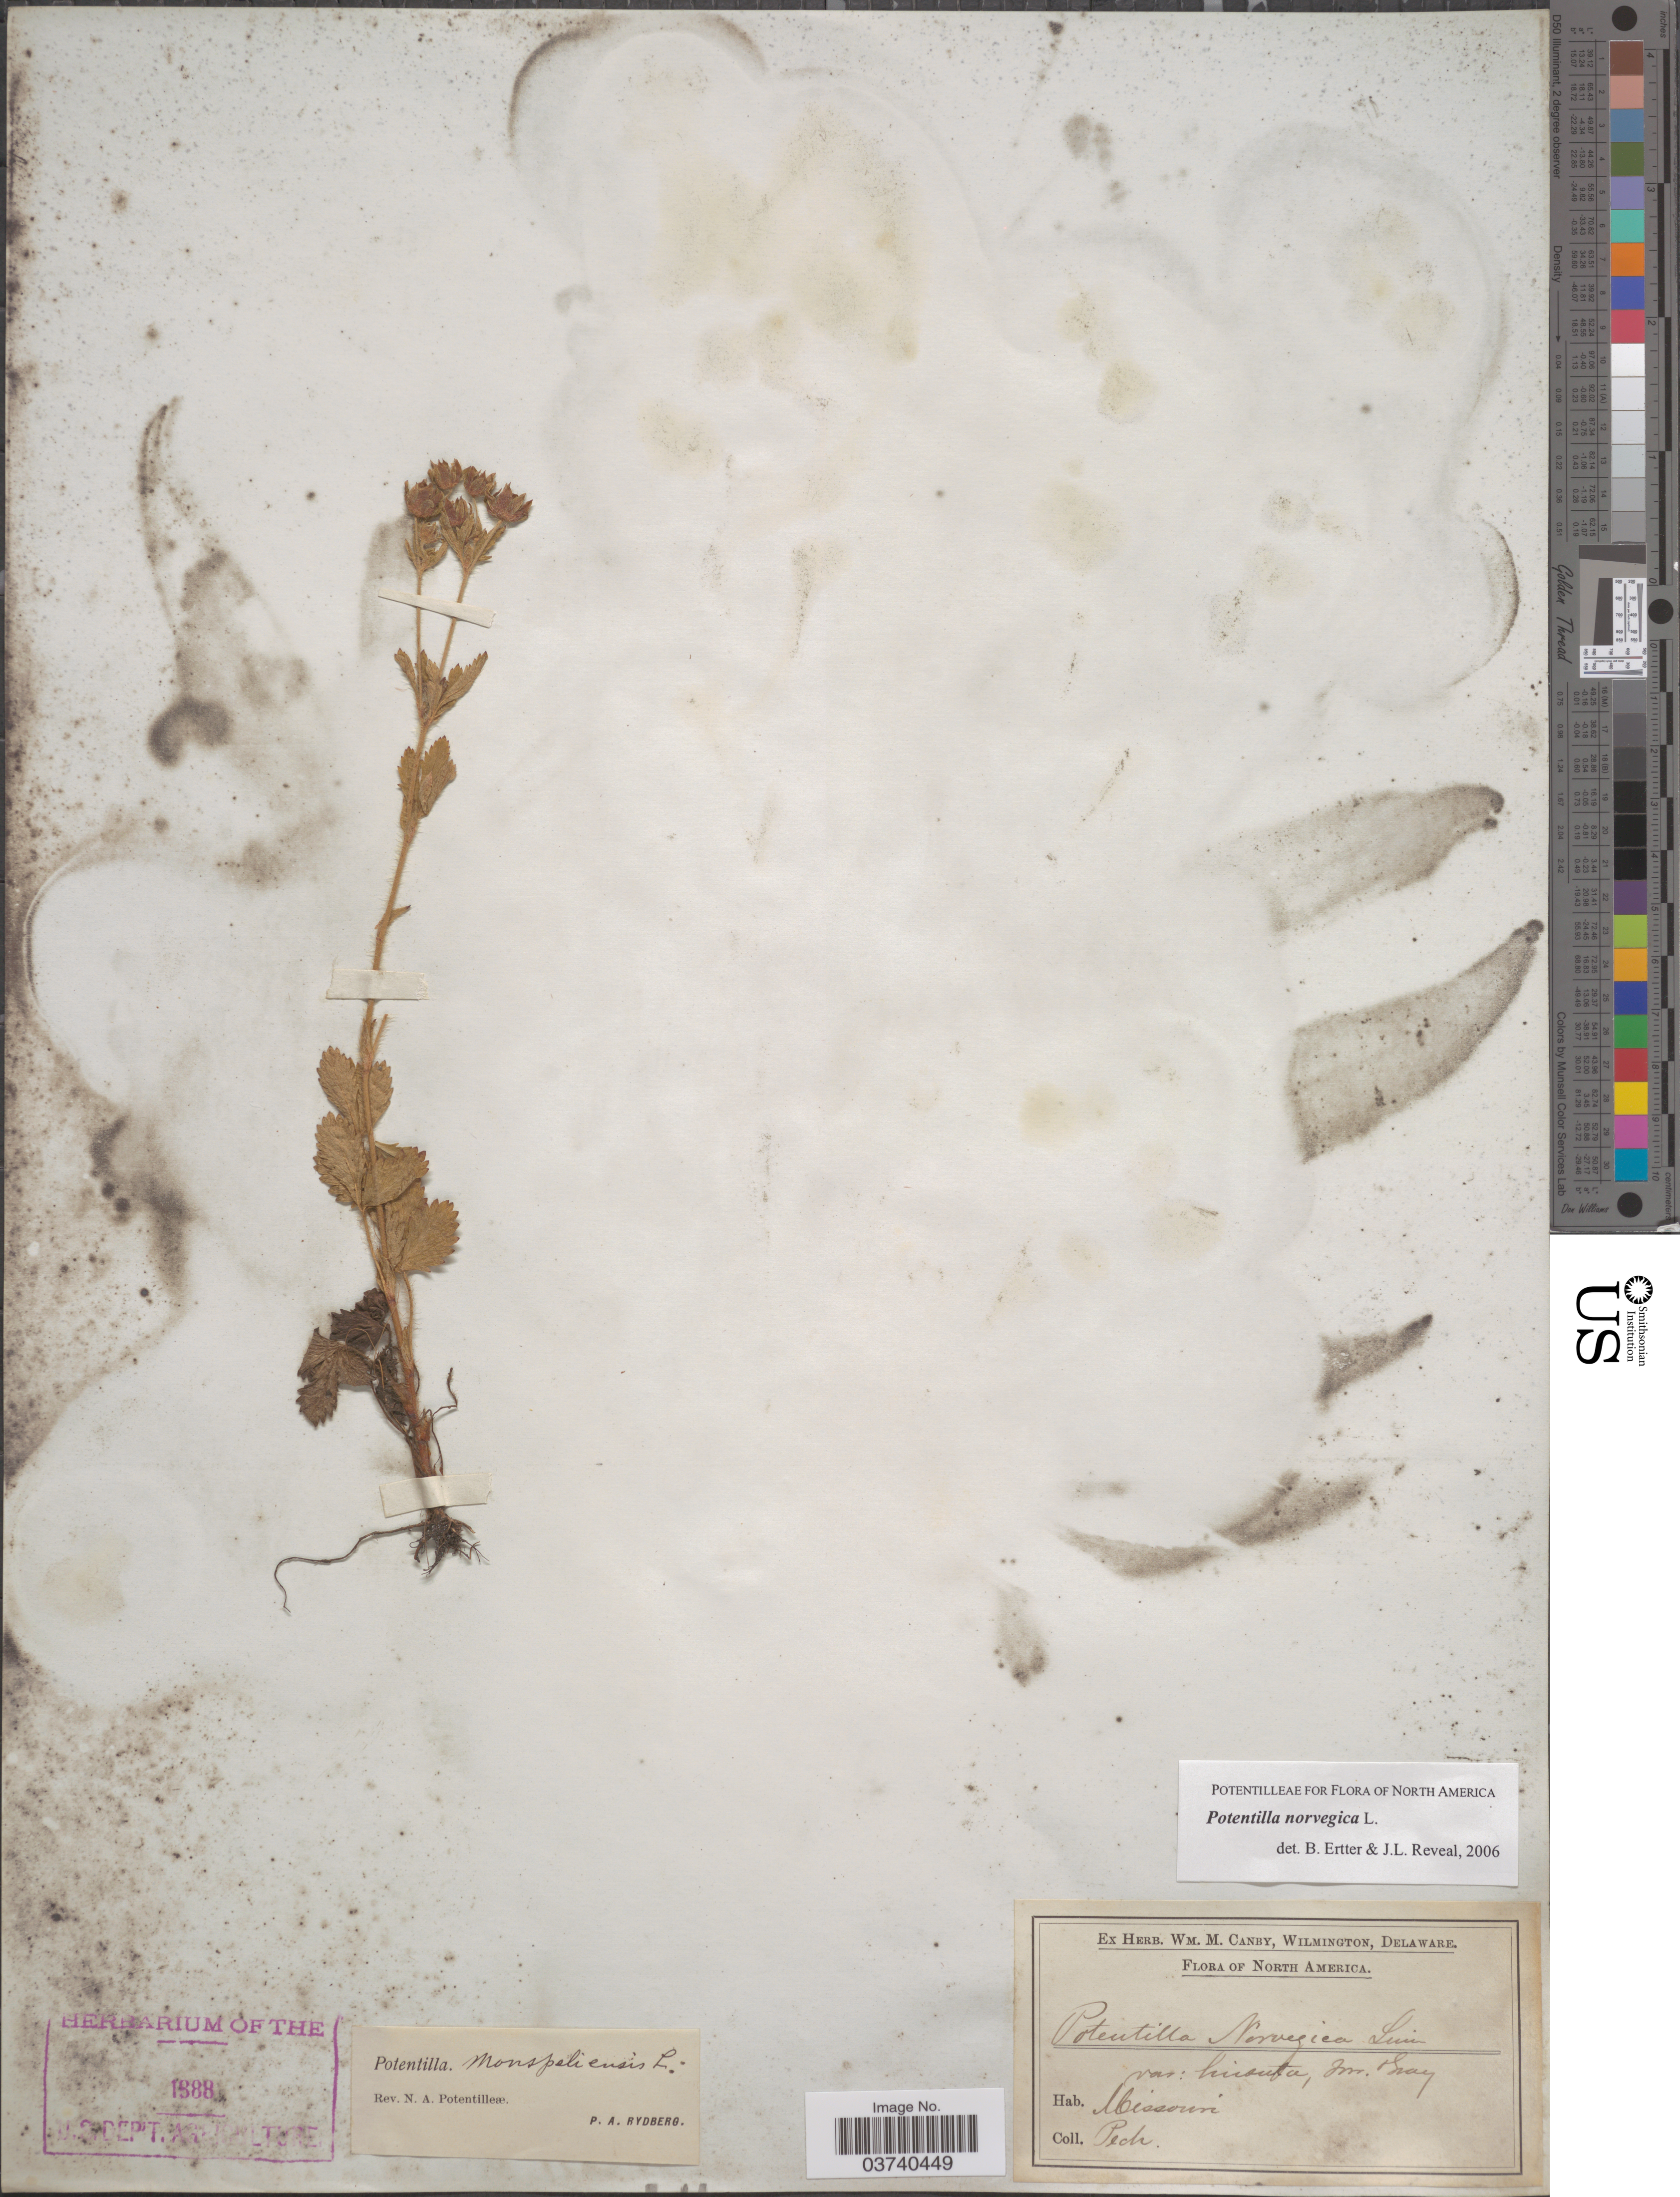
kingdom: Plantae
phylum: Tracheophyta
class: Magnoliopsida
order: Rosales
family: Rosaceae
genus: Potentilla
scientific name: Potentilla norvegica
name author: L.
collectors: -. Peck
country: United States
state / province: Missouri